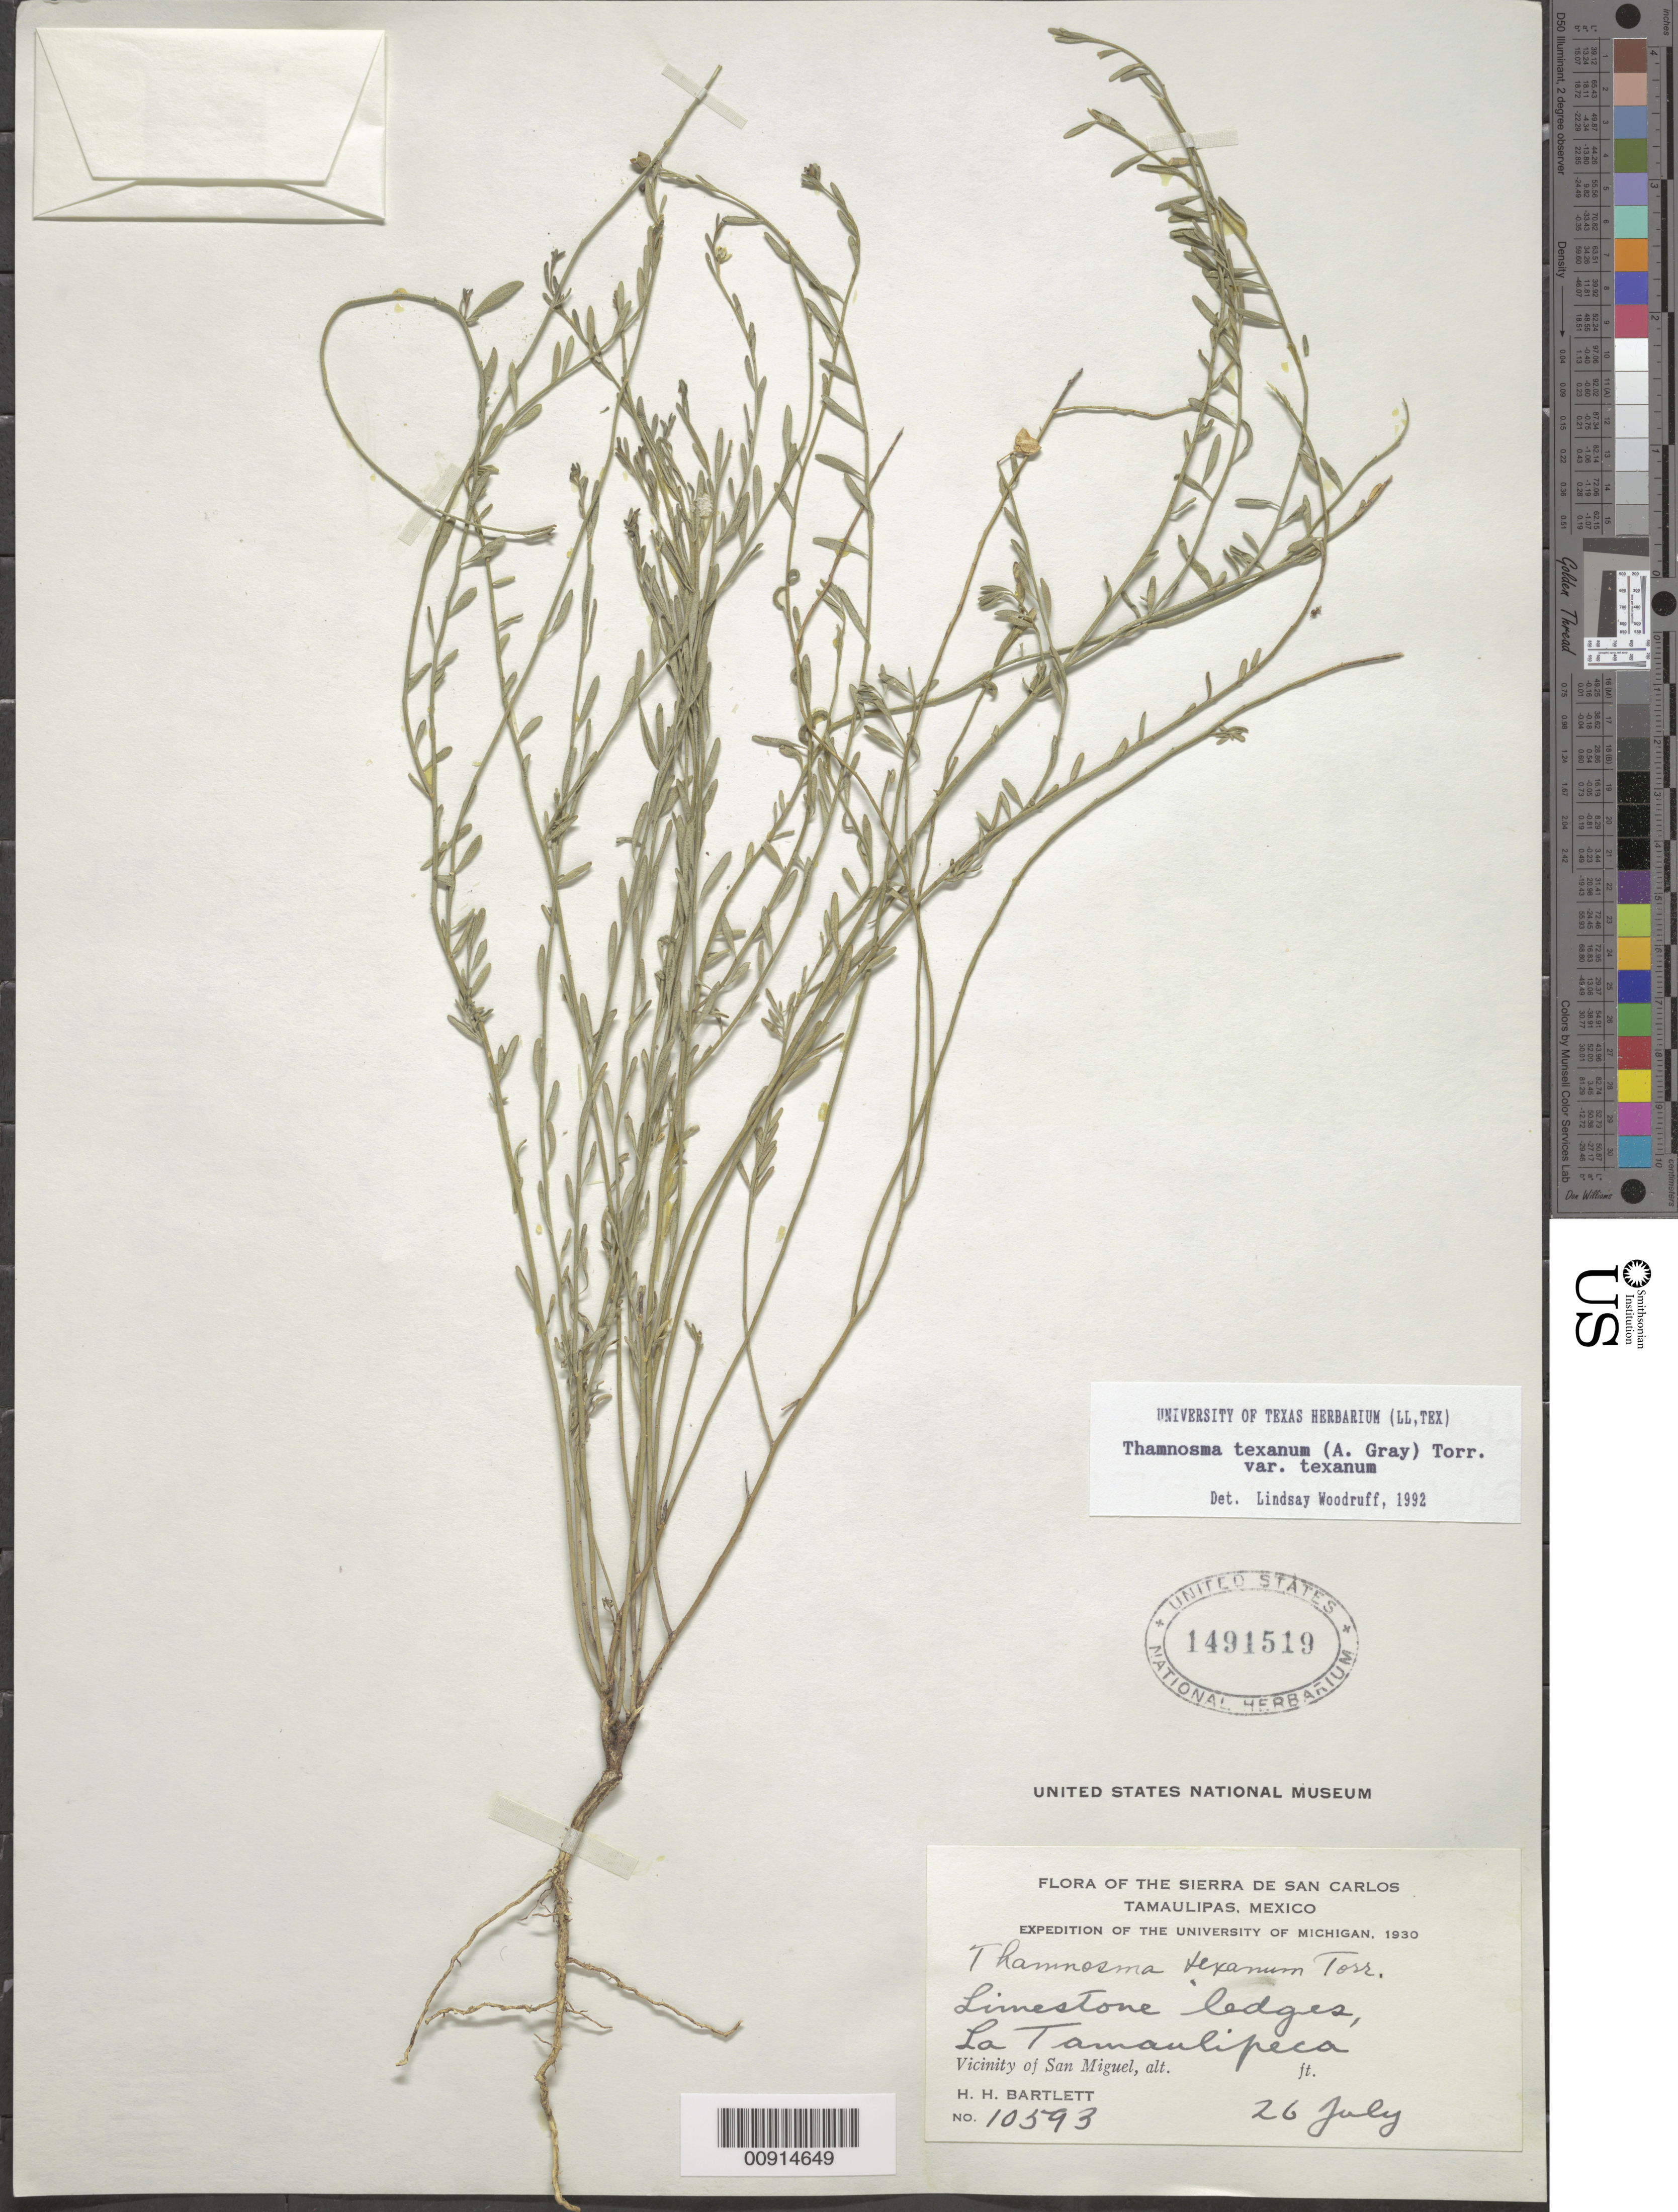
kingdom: Plantae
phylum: Tracheophyta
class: Magnoliopsida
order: Sapindales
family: Rutaceae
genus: Thamnosma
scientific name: Thamnosma texana var. texana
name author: (A. Gray) Torr.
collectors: H. H. Bartlett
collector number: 10593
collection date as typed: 26 Jul 1930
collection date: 1930-07-26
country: Mexico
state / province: Tamaulipas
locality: La Tamaulipeca. Vicinity of San Miguel, Serra de San Carlos.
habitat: Limestone ledges.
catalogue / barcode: US 1491519